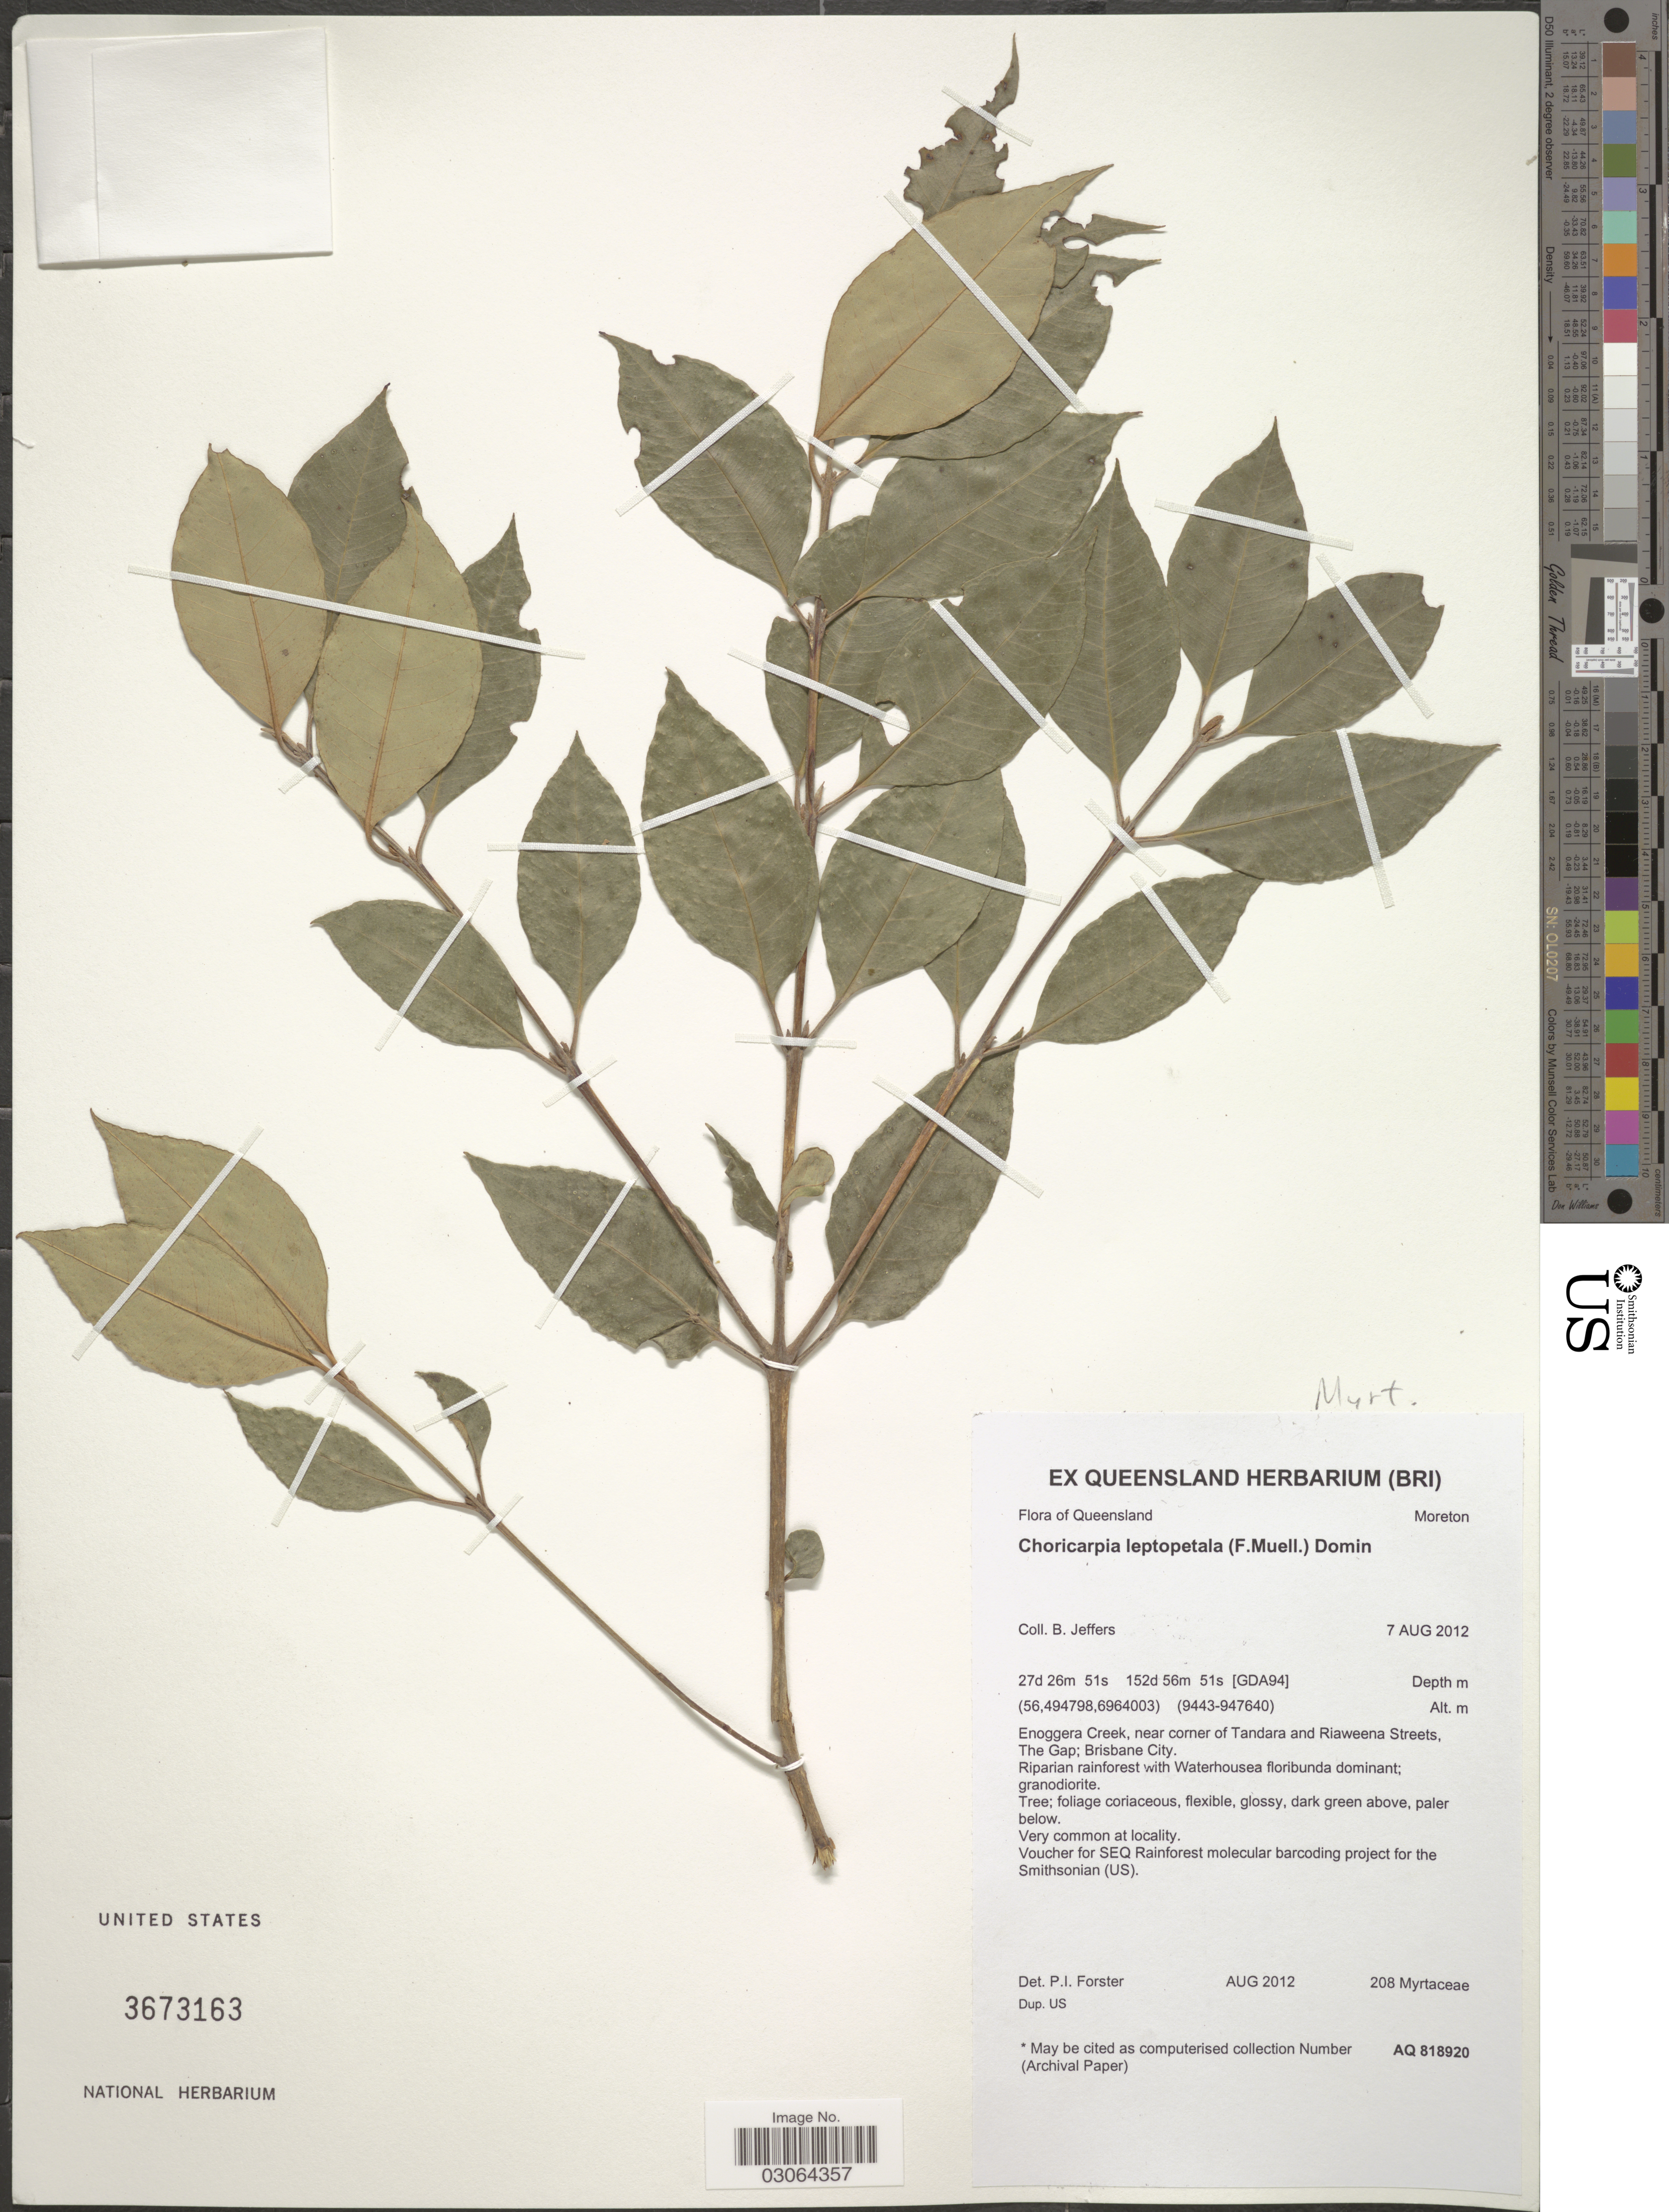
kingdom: Plantae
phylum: Tracheophyta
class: Magnoliopsida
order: Myrtales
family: Myrtaceae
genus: Backhousia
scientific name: Backhousia leptopetala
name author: (F. Muell.) M.G. Harr.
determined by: Strong, Mark T., (BOT), Smithsonian Institution - National Museum of Natural History (UNITED STATES)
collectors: B. Jeffers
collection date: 2012-08-07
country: Australia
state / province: Queensland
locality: Moreton, Enoggera Creek, near corner of Tandara and Riaweena Streets, The Gap; Brisbane City, [GDA94].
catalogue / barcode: US 3673163